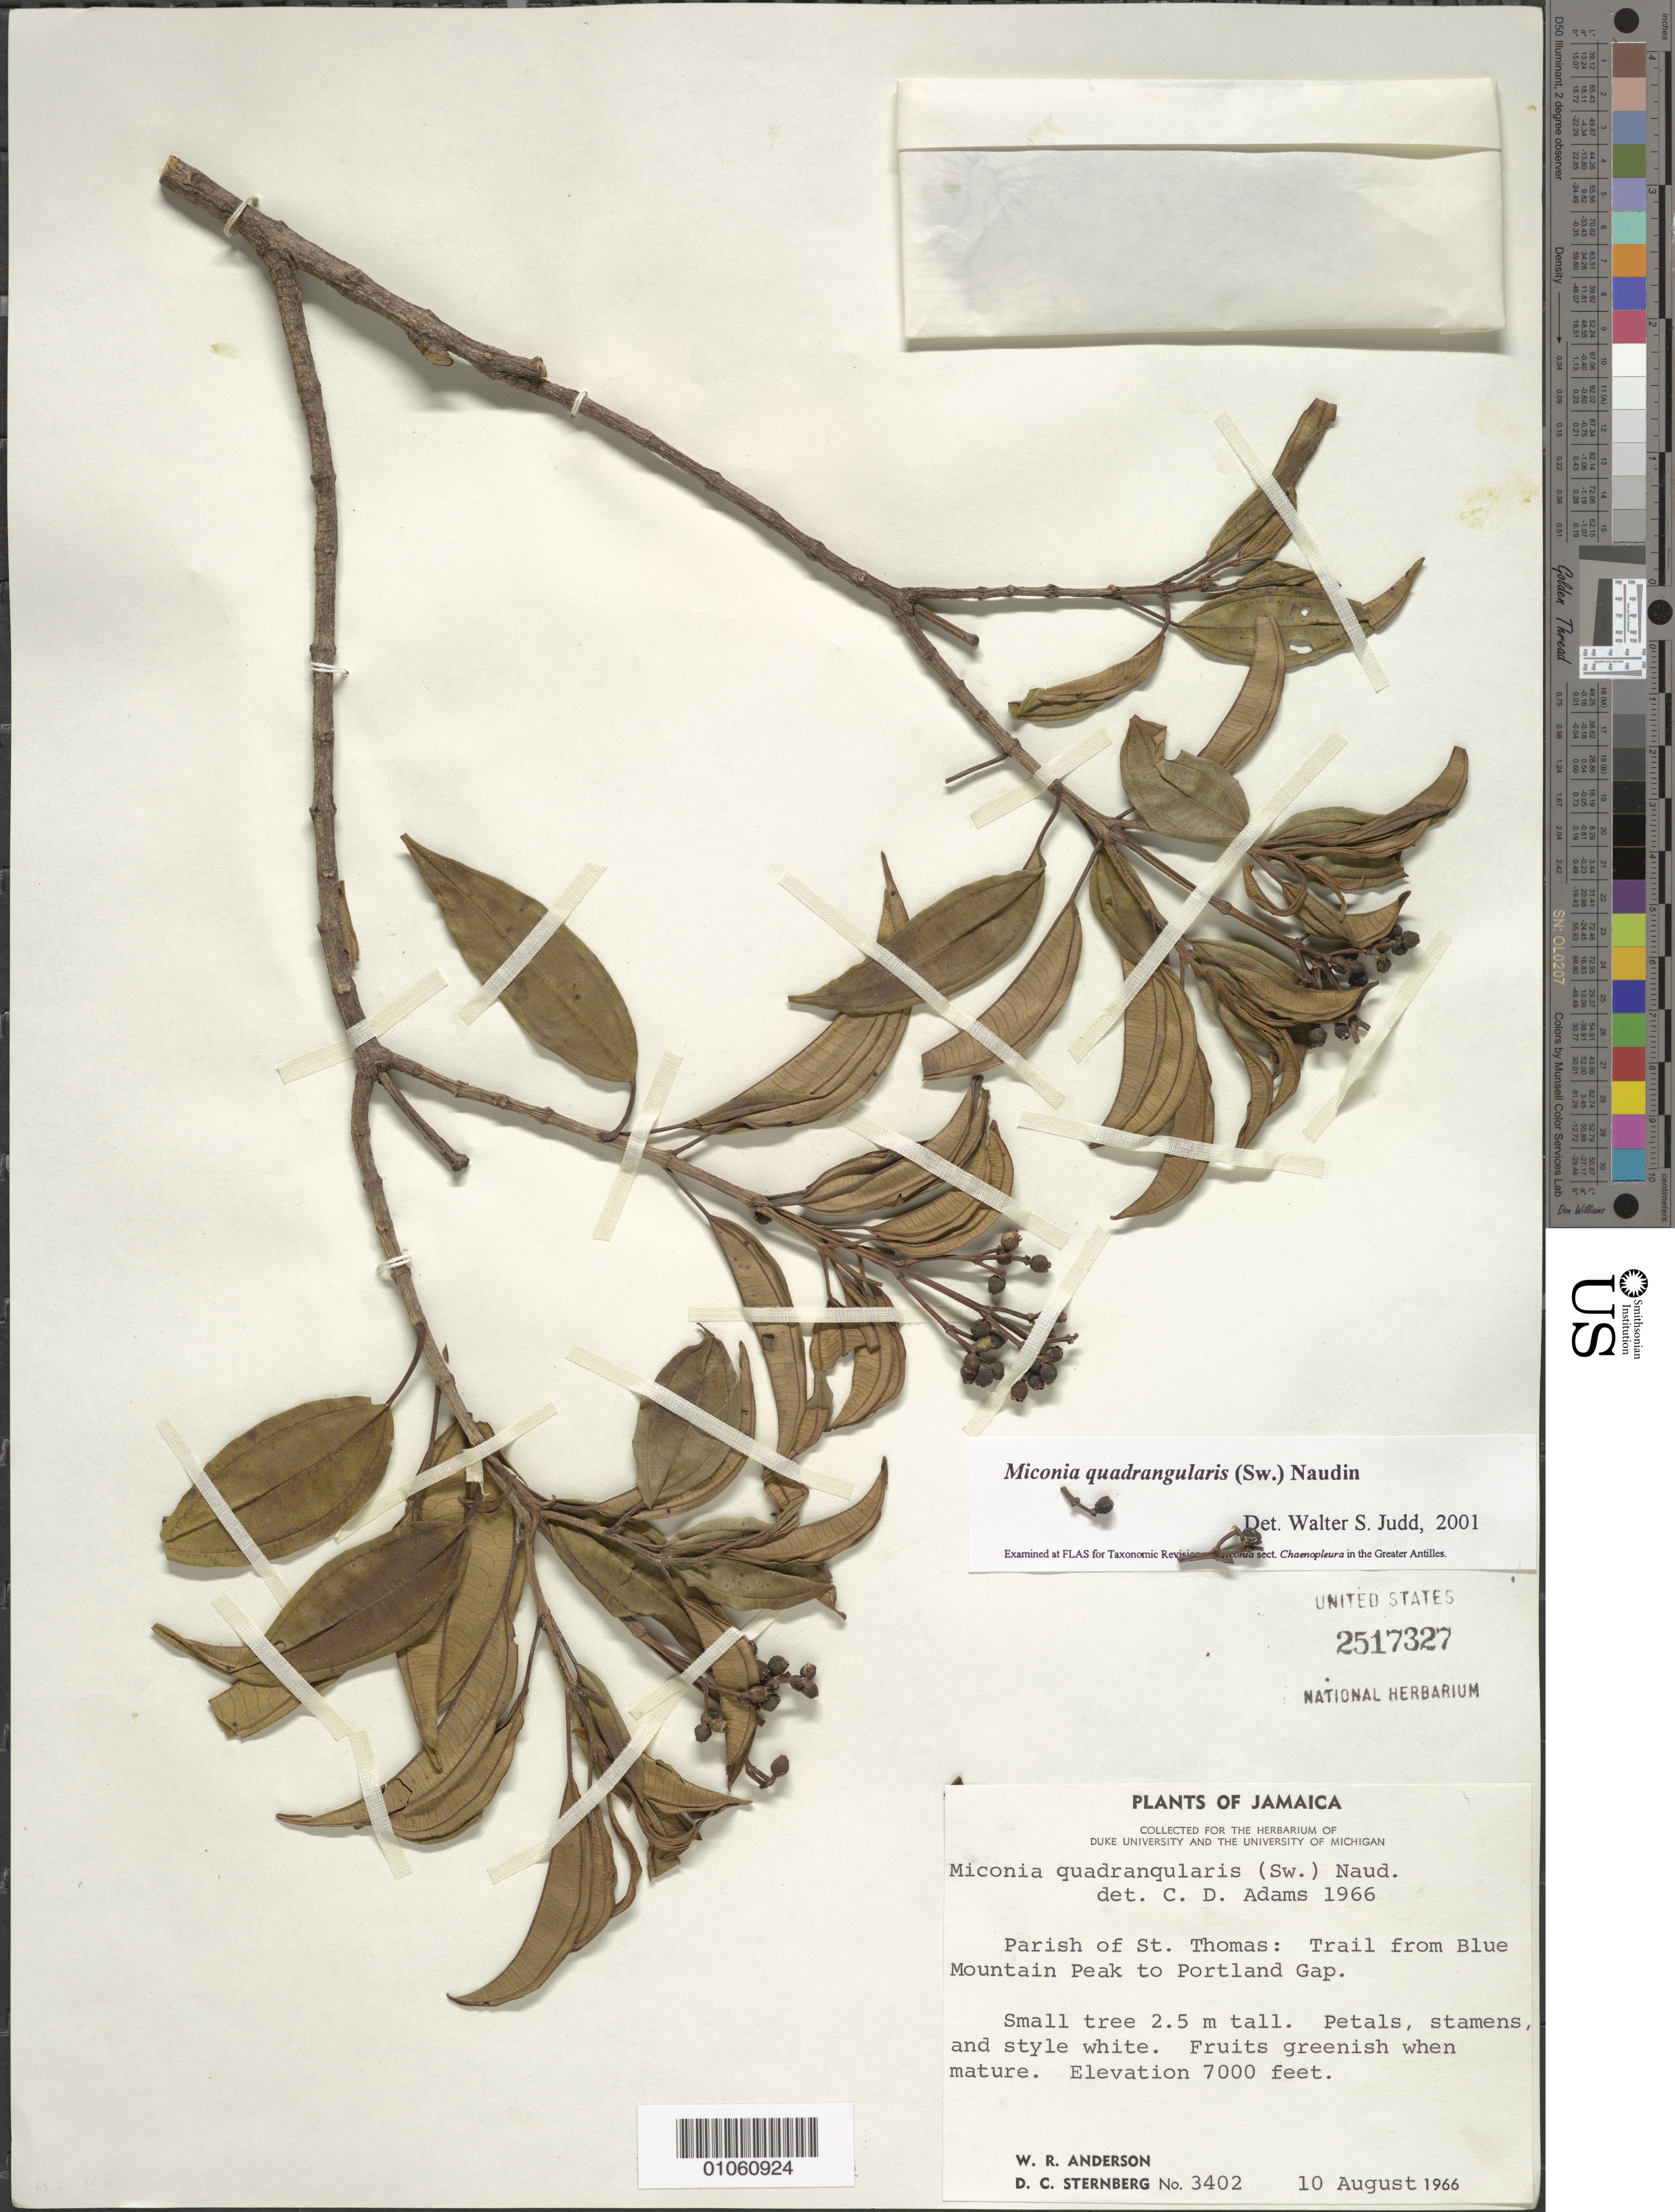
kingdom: Plantae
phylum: Tracheophyta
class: Magnoliopsida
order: Myrtales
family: Melastomataceae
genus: Miconia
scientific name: Miconia quadrangularis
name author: (Sw.) Naudin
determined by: Judd, Walter S.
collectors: W. R. Anderson & D. Sternberg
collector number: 3402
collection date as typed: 10 Aug 1966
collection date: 1966-08-10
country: Jamaica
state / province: Saint Thomas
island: Jamaica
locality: Blue Mountain Peak, trail to Portland Gap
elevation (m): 2134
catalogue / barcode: US 2517327